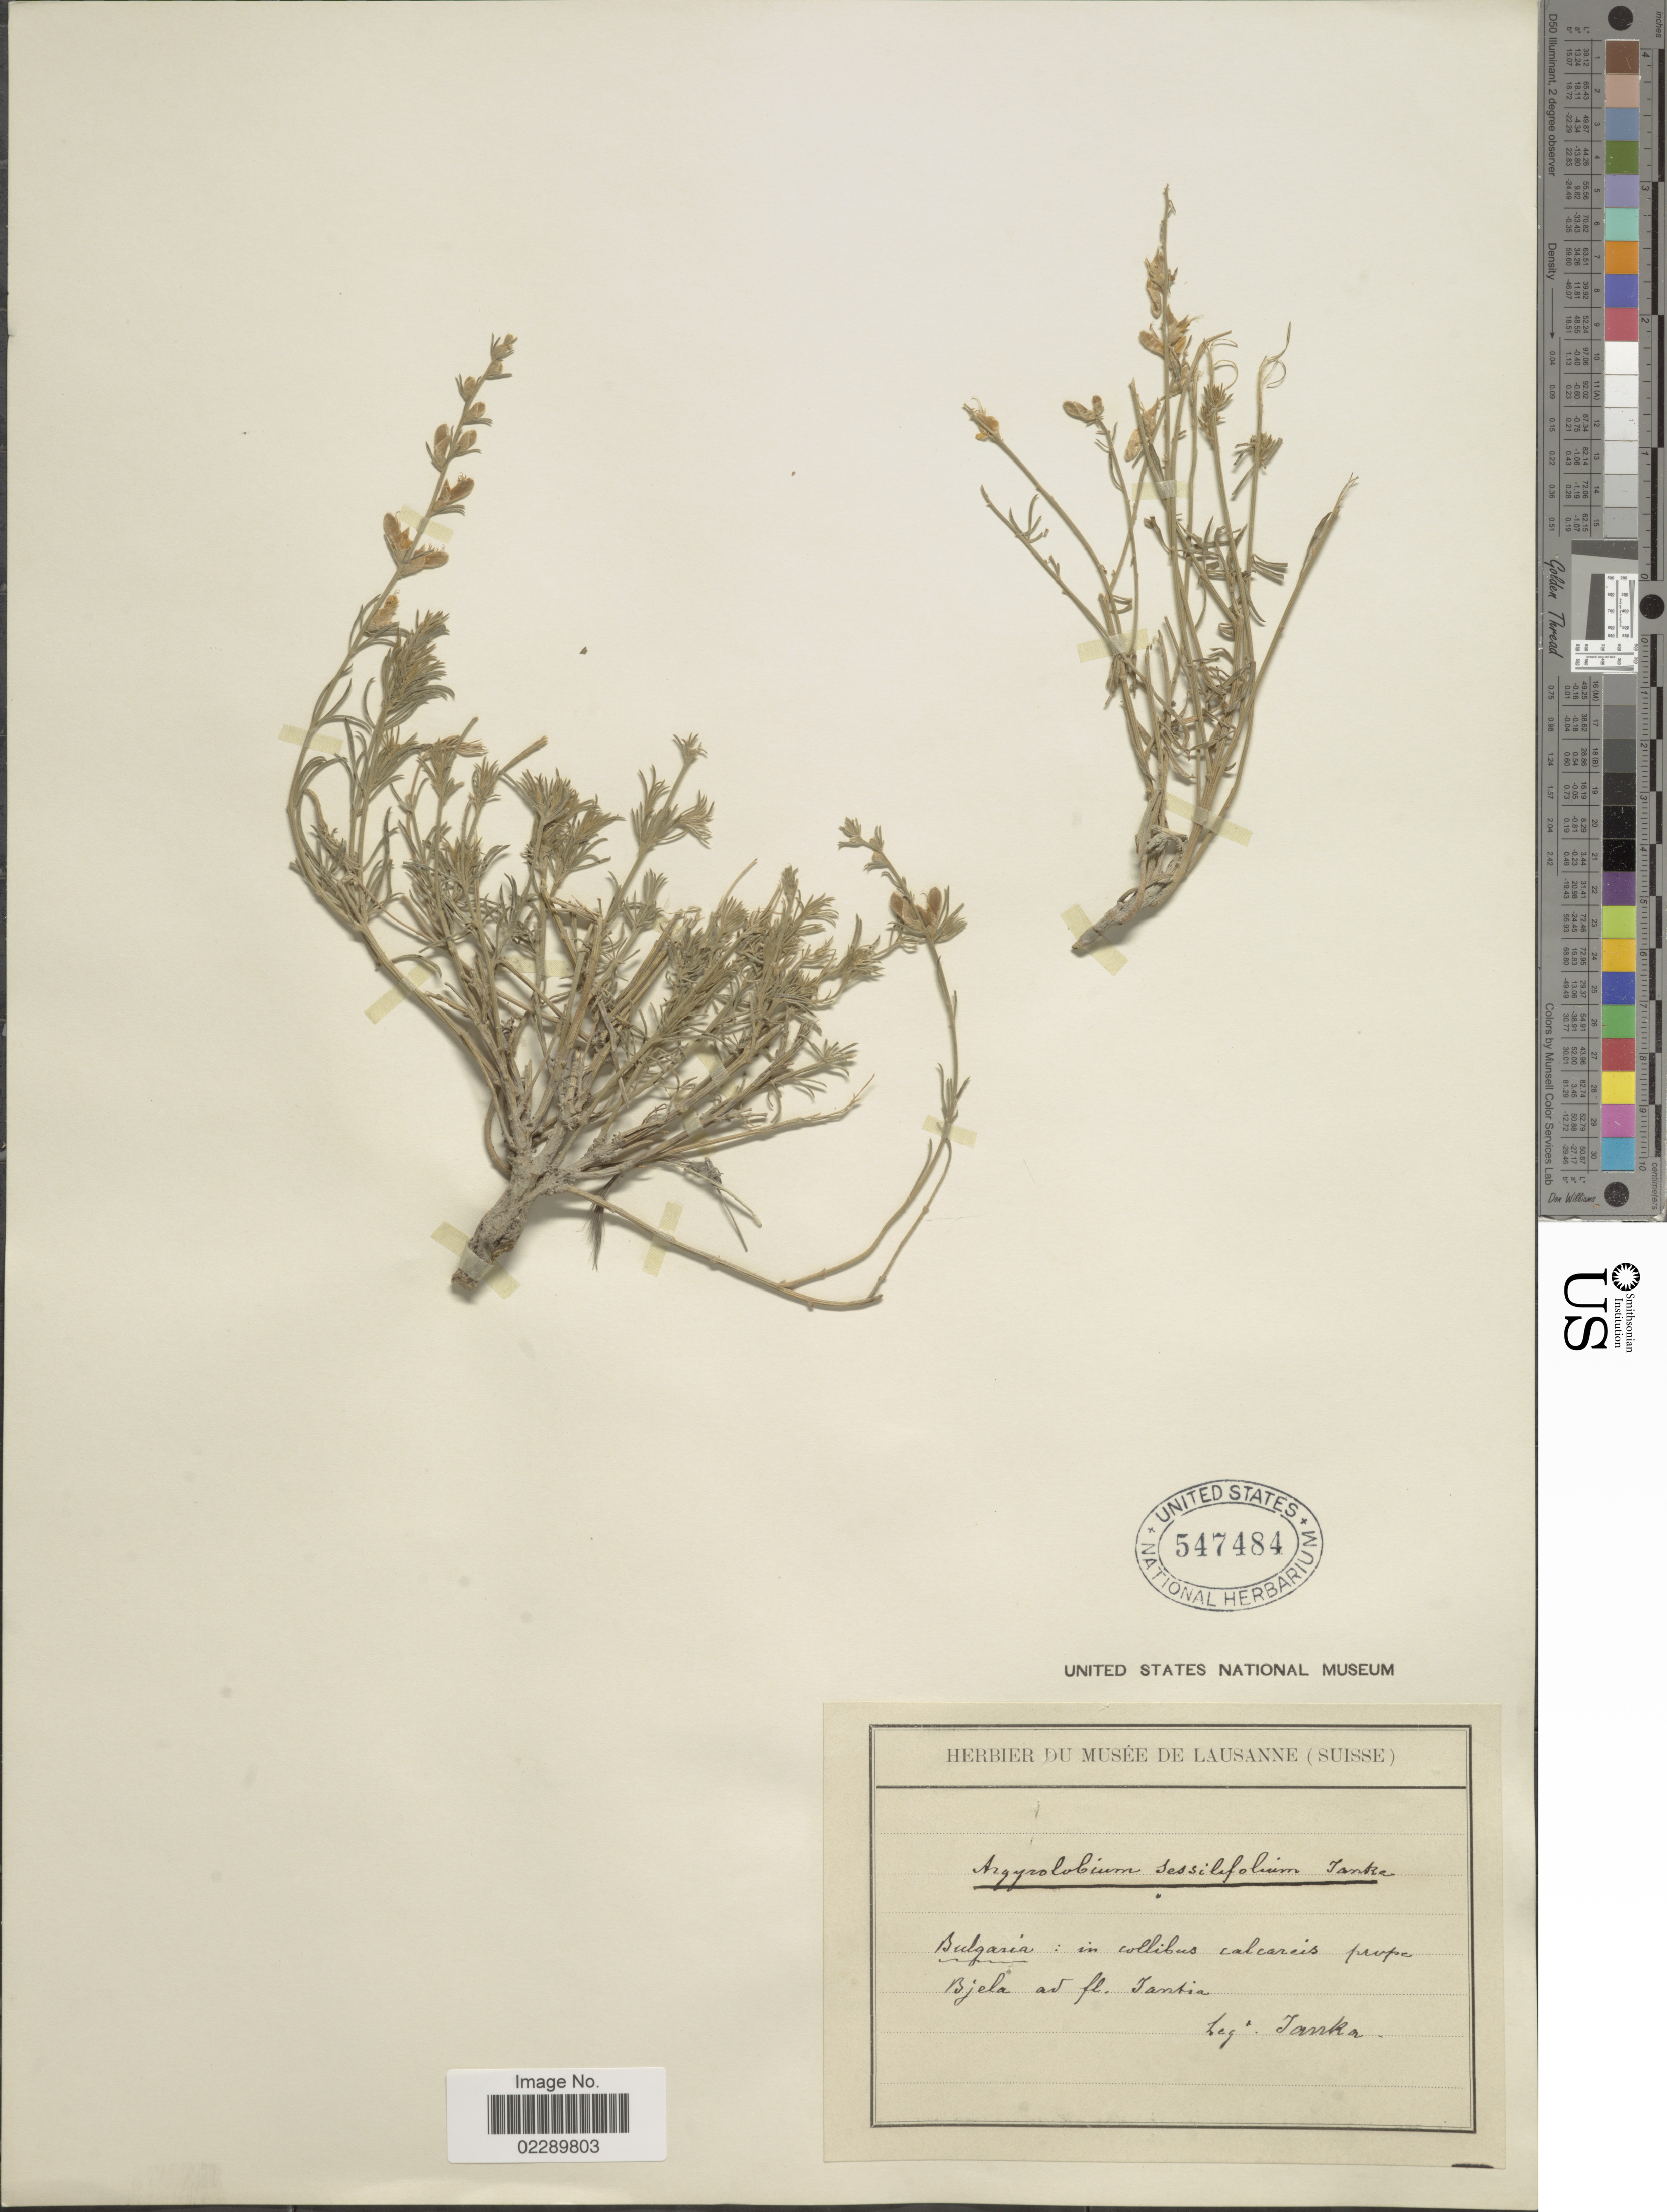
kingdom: Plantae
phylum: Tracheophyta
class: Magnoliopsida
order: Fabales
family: Fabaceae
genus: Argyrolobium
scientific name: Argyrolobium sessilifolium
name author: Janka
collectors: V. Janka von Bulcs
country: Bulgaria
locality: Bulgaria: in collibus calcareis prope Bjela ad fl. Tantia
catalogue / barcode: US 547484